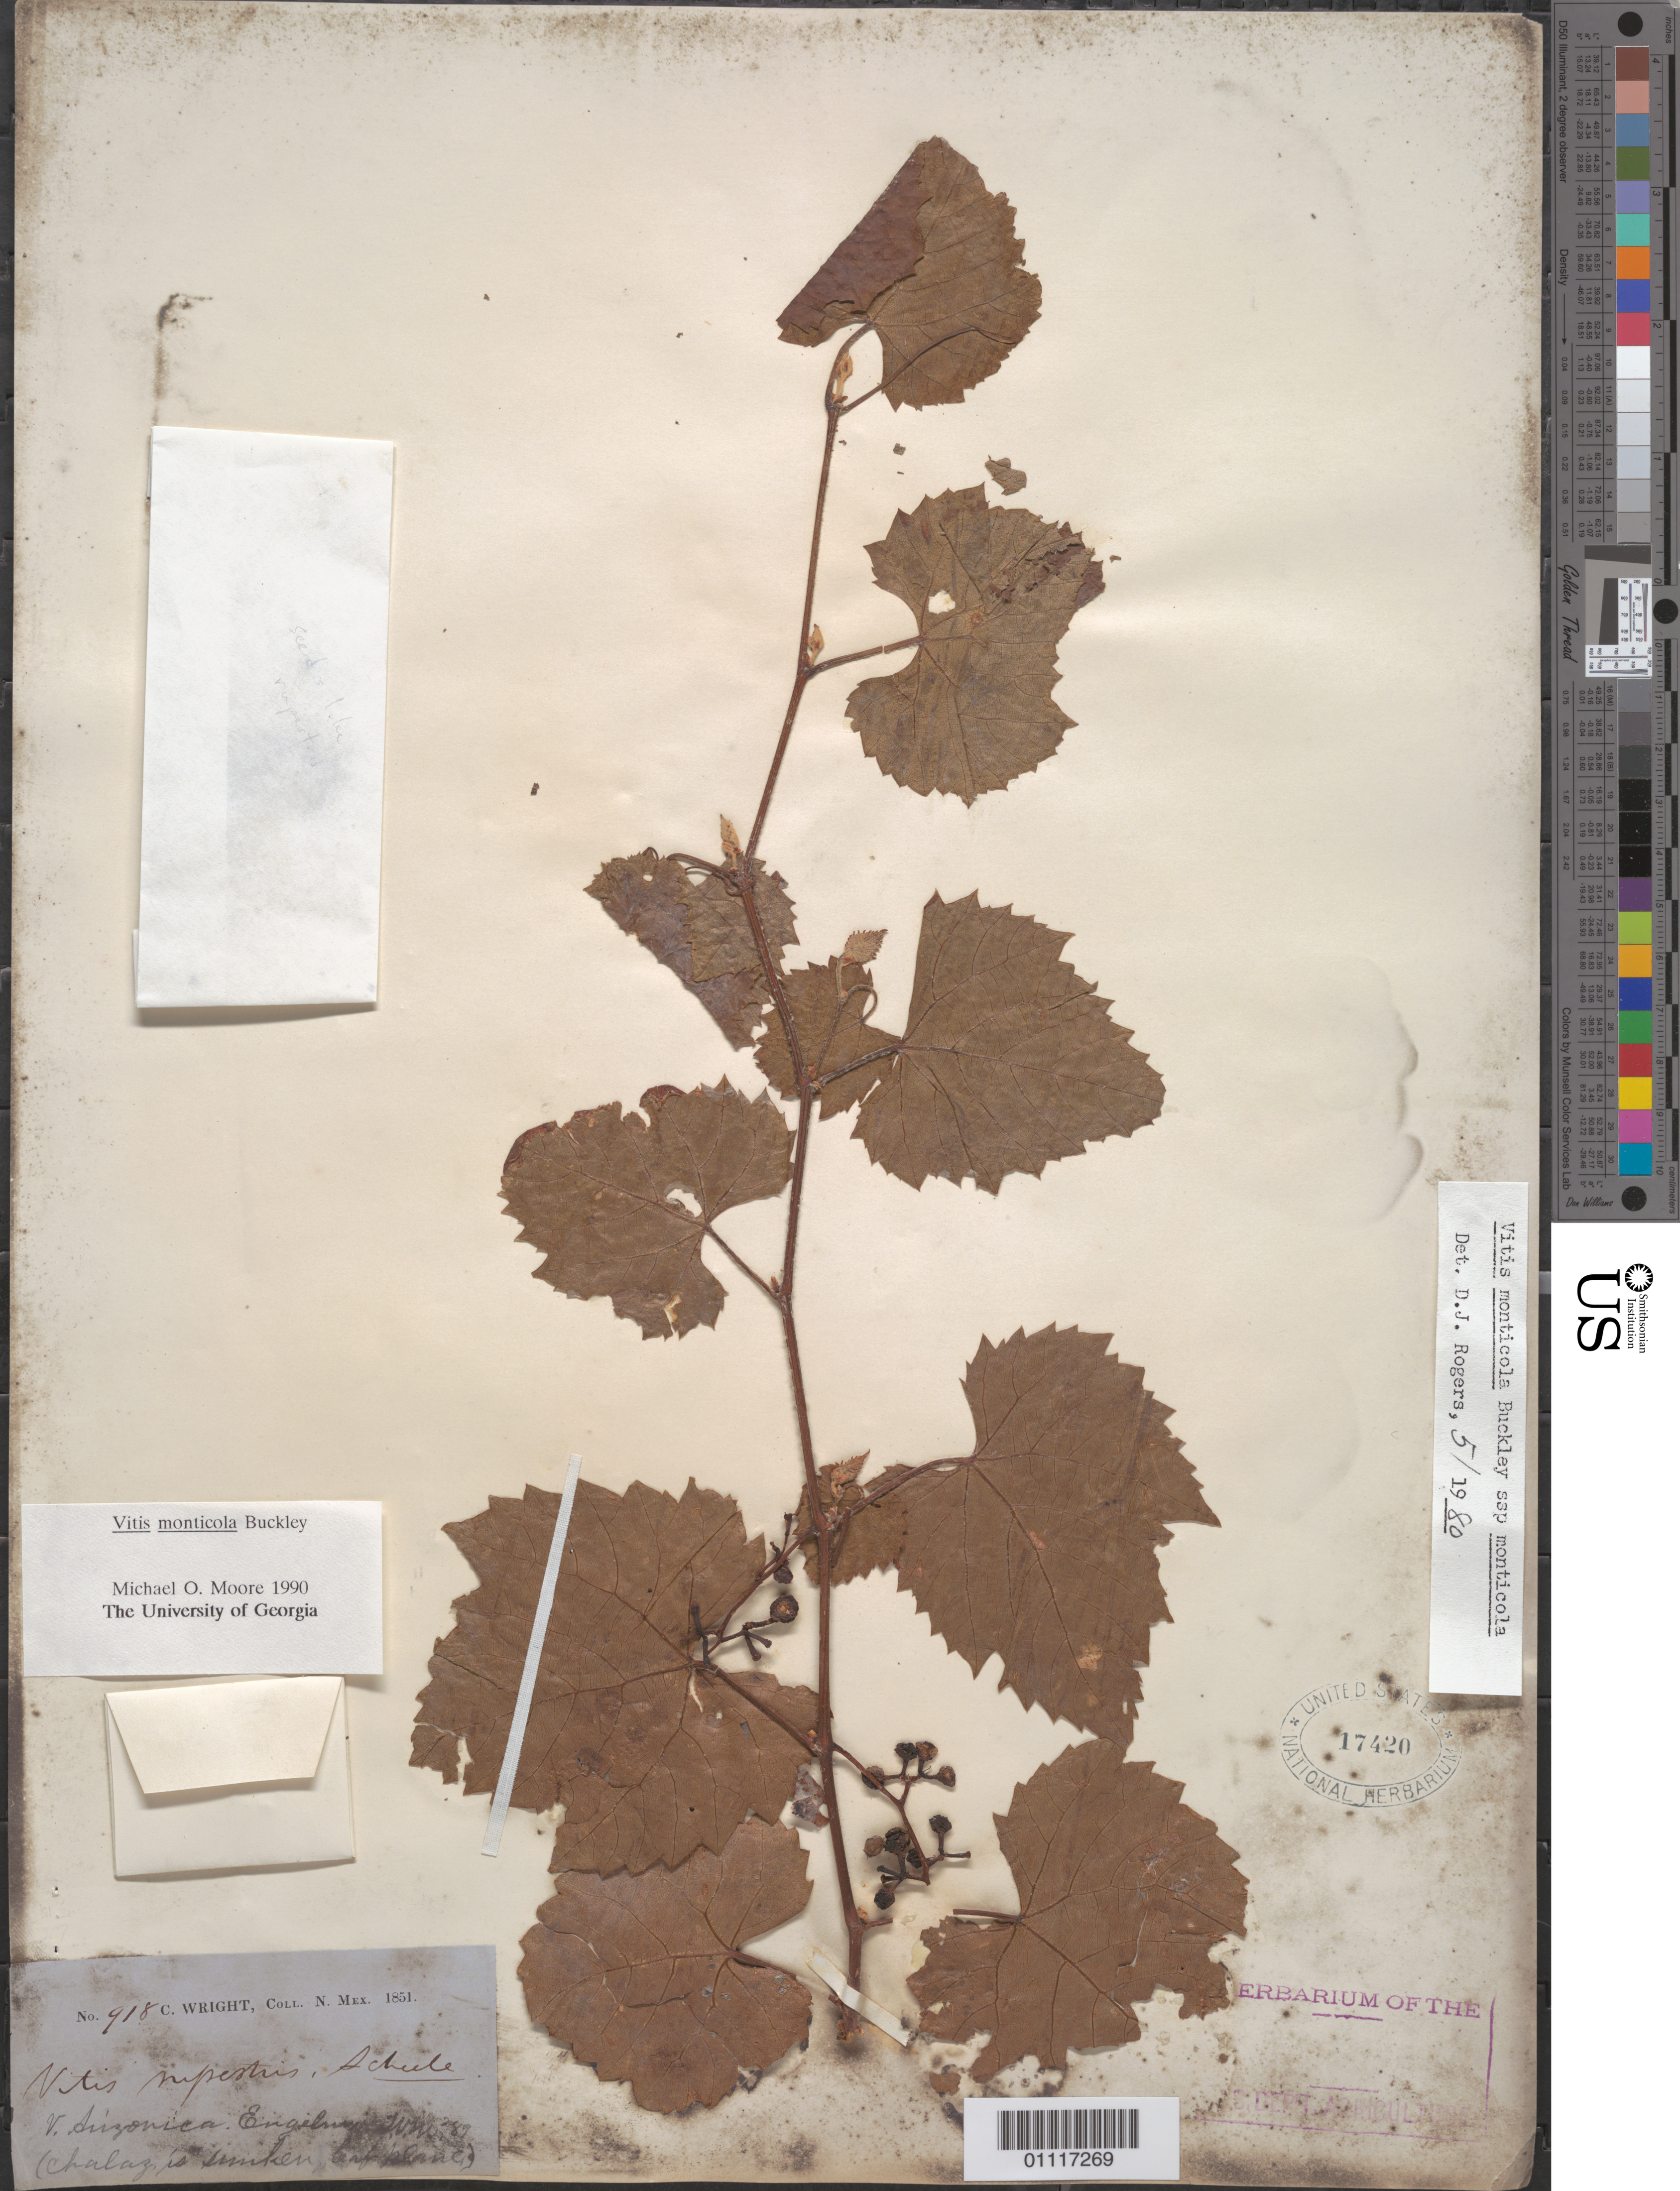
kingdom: Plantae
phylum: Tracheophyta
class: Magnoliopsida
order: Vitales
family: Vitaceae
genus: Vitis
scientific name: Vitis monticola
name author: Buckley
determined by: Moore, M. O.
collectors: C. Wright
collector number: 918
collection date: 1851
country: United States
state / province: New Mexico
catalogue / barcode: US 17420